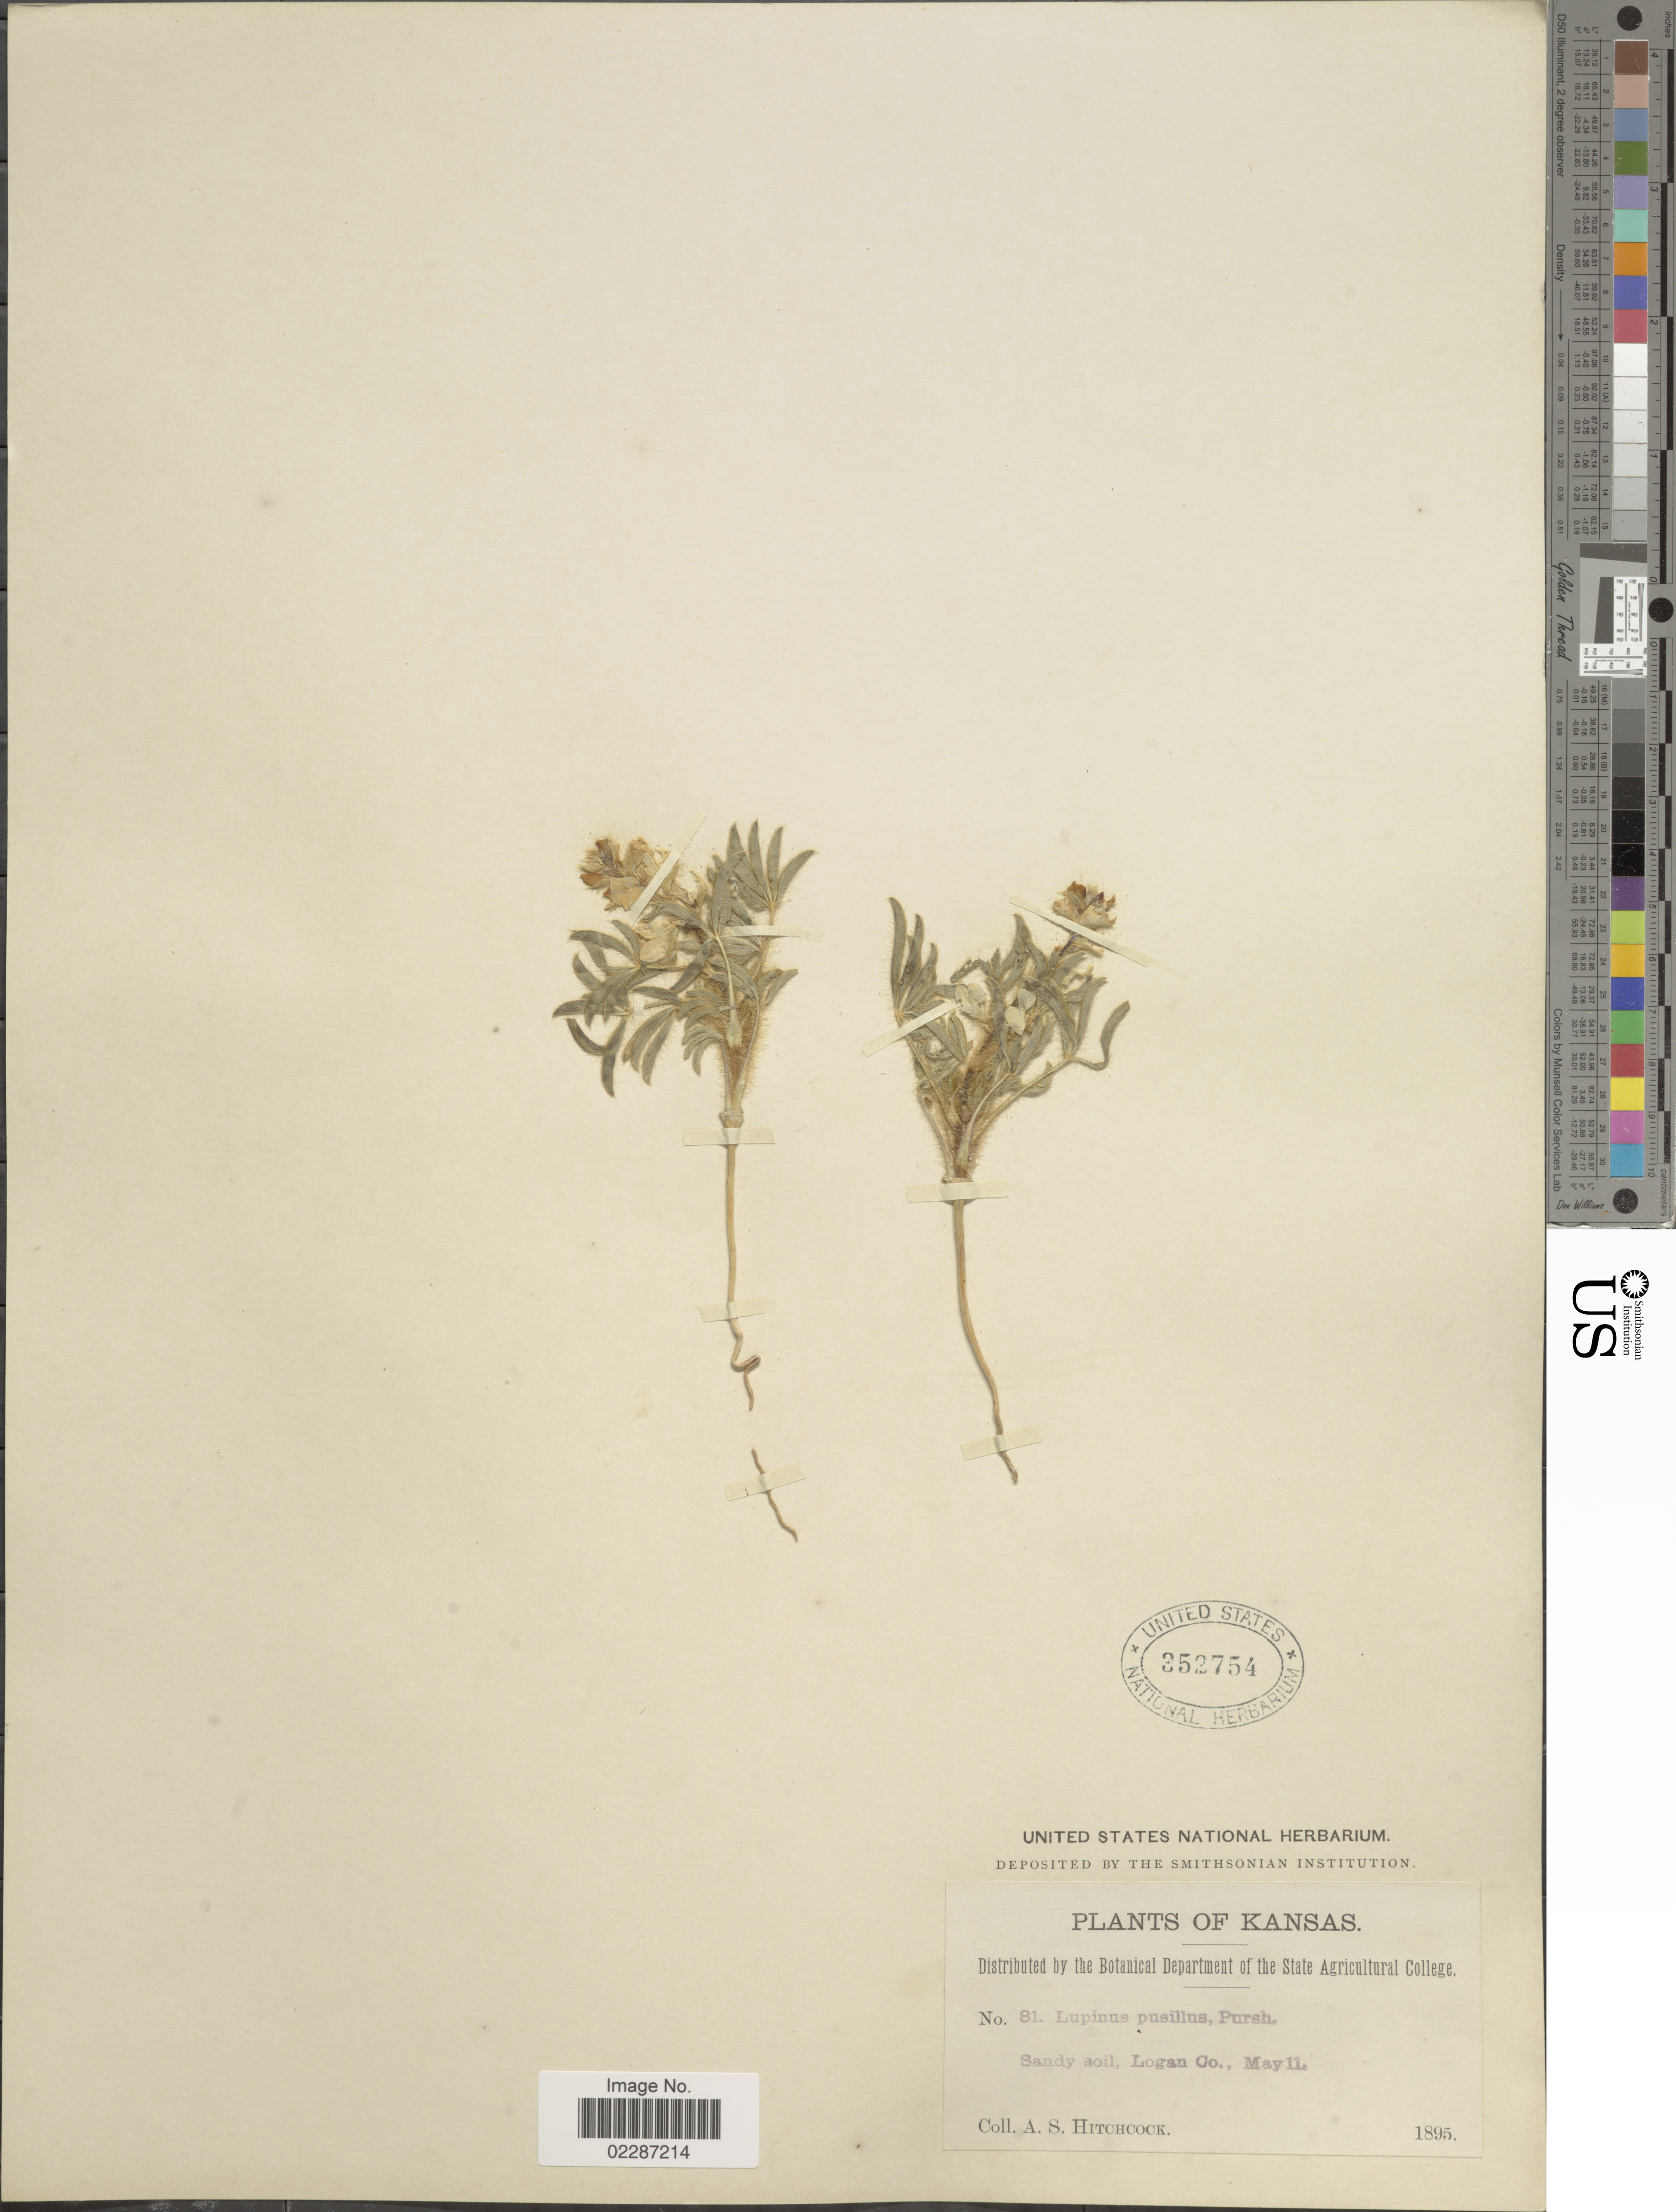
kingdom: Plantae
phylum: Tracheophyta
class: Magnoliopsida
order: Fabales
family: Fabaceae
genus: Lupinus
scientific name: Lupinus pusillus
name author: Pursh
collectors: A. S. Hitchcock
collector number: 81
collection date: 1895-05-11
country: United States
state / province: Kansas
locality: Logan Co.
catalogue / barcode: US 352754